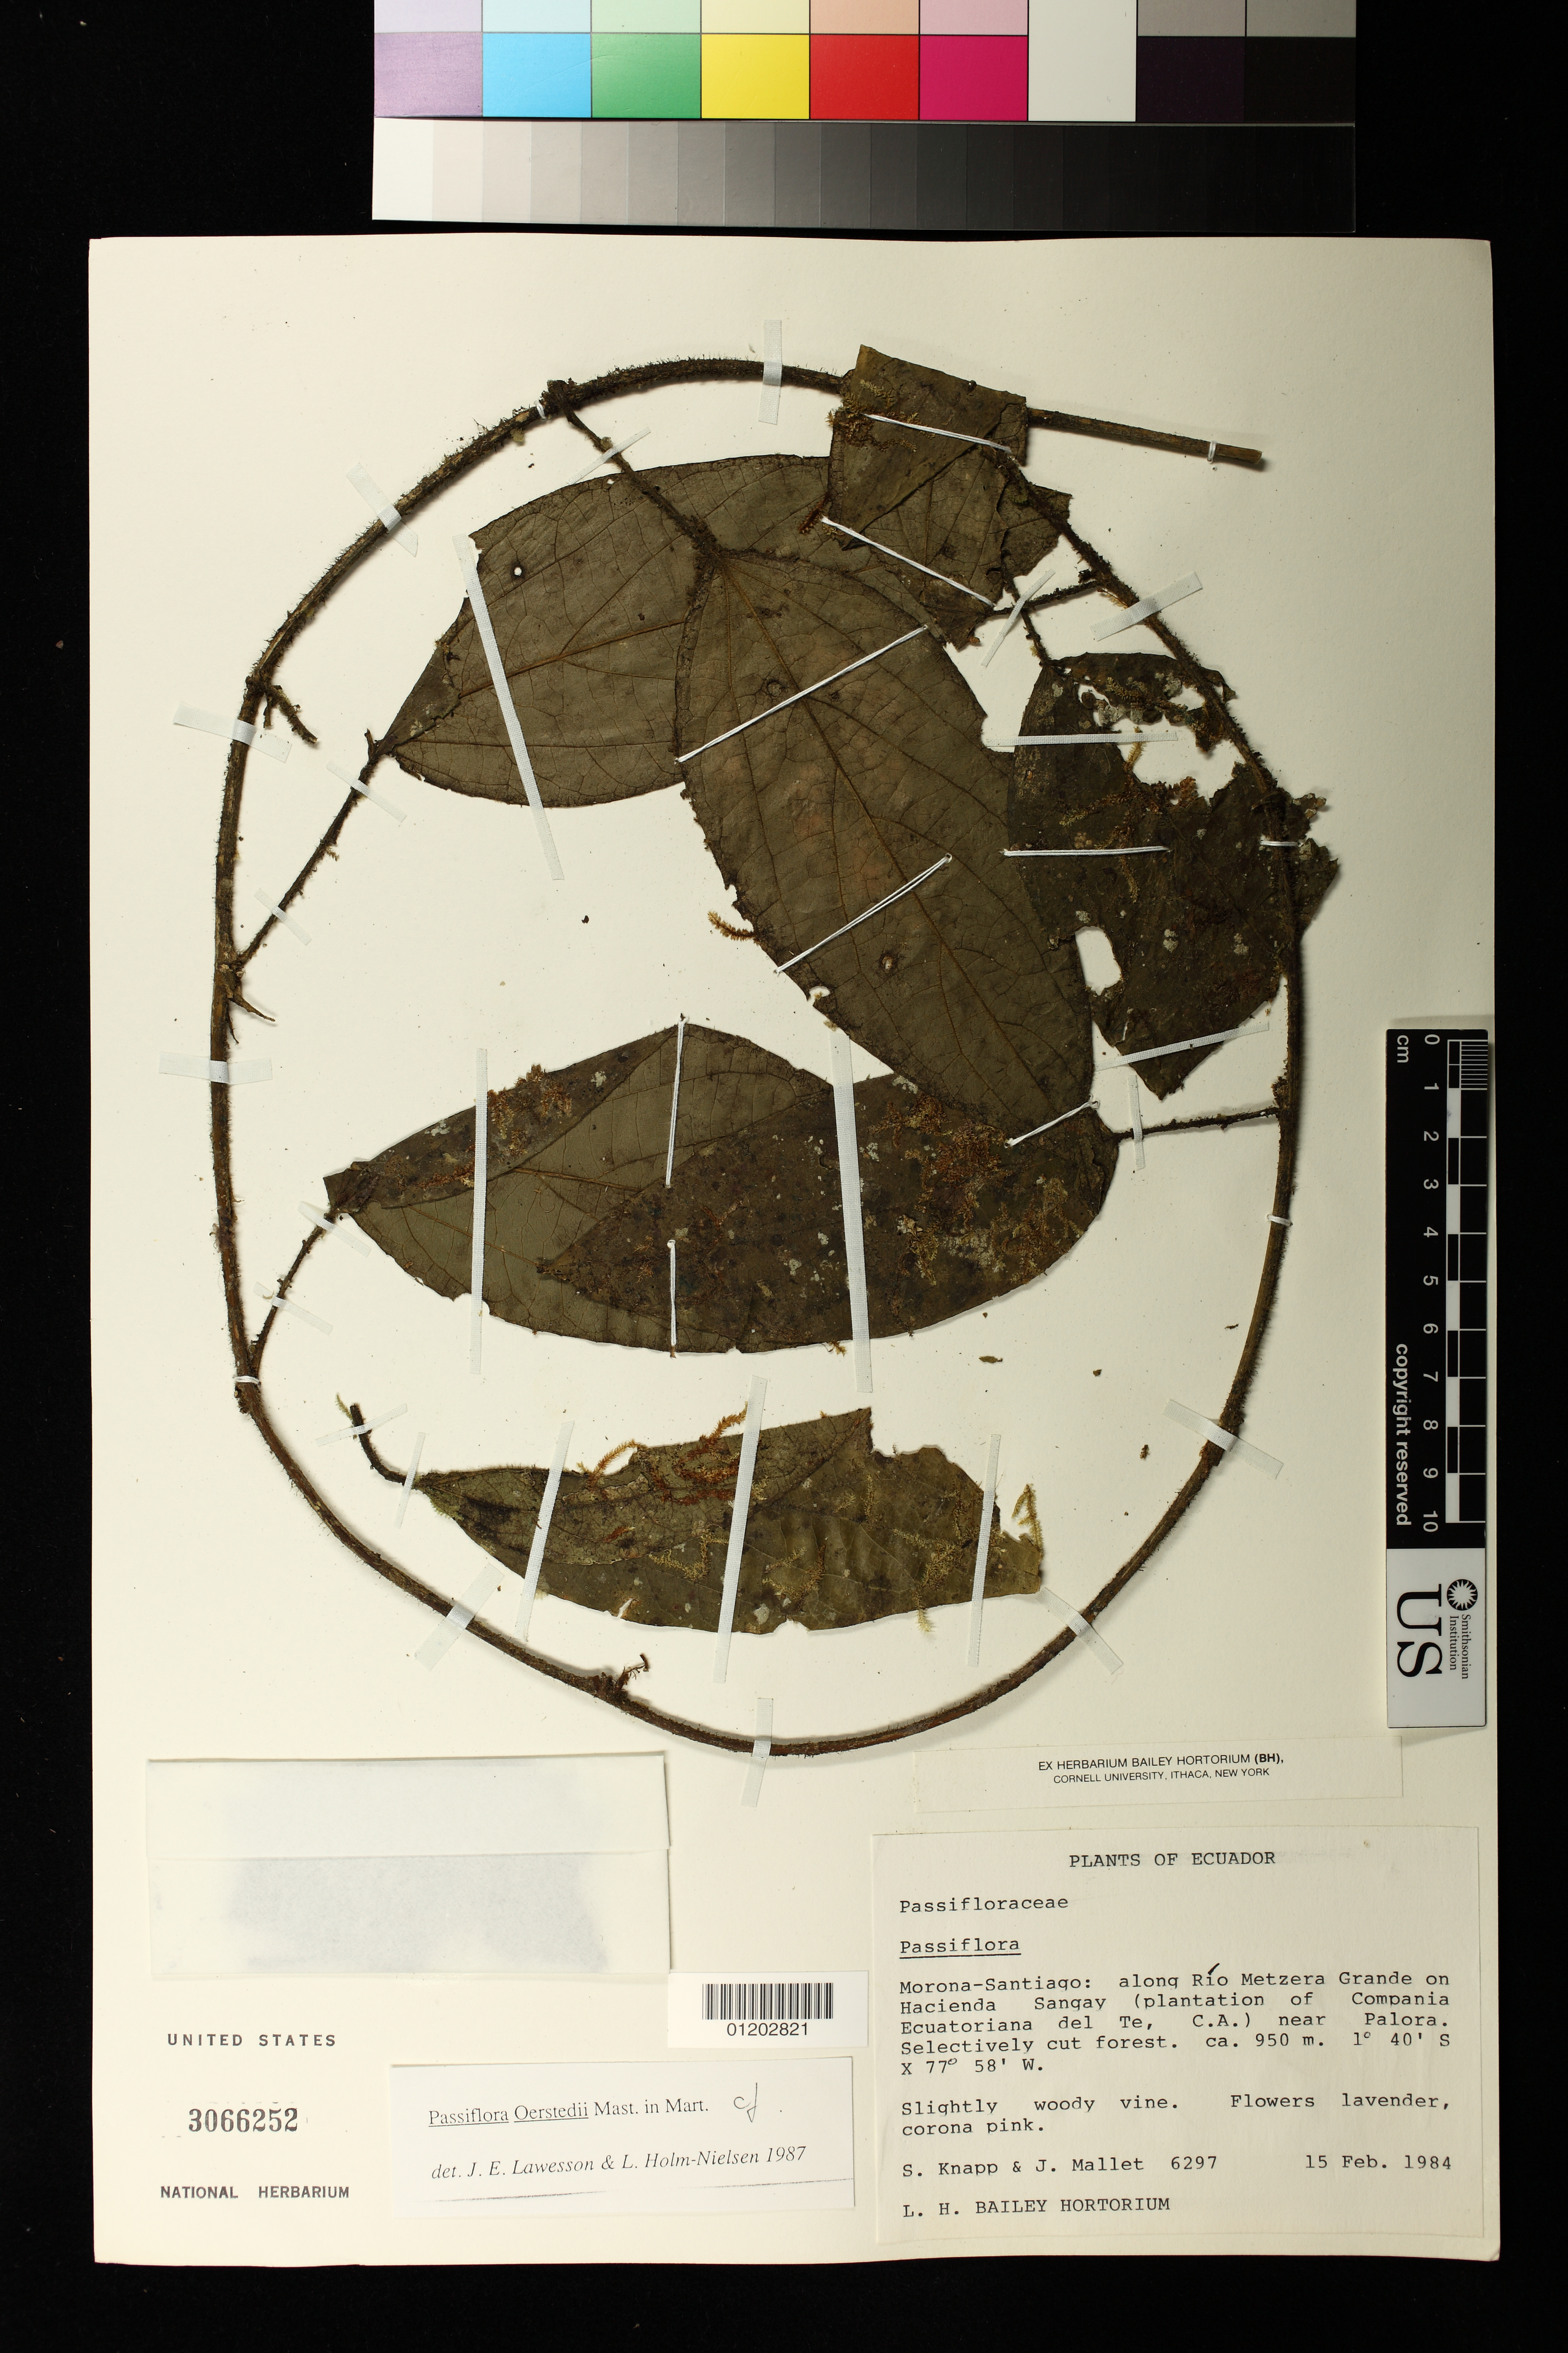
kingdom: Plantae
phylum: Tracheophyta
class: Magnoliopsida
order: Malpighiales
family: Passifloraceae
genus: Passiflora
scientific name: Passiflora oerstedii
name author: Mast. in Mart.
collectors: S. Knapp & J. Mallet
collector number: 6297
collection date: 1984-02-15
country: Ecuador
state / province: Morona-Santiago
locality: along Rio Metzera Grande on Hacienda Sangay near Palora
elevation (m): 950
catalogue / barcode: US 3066252